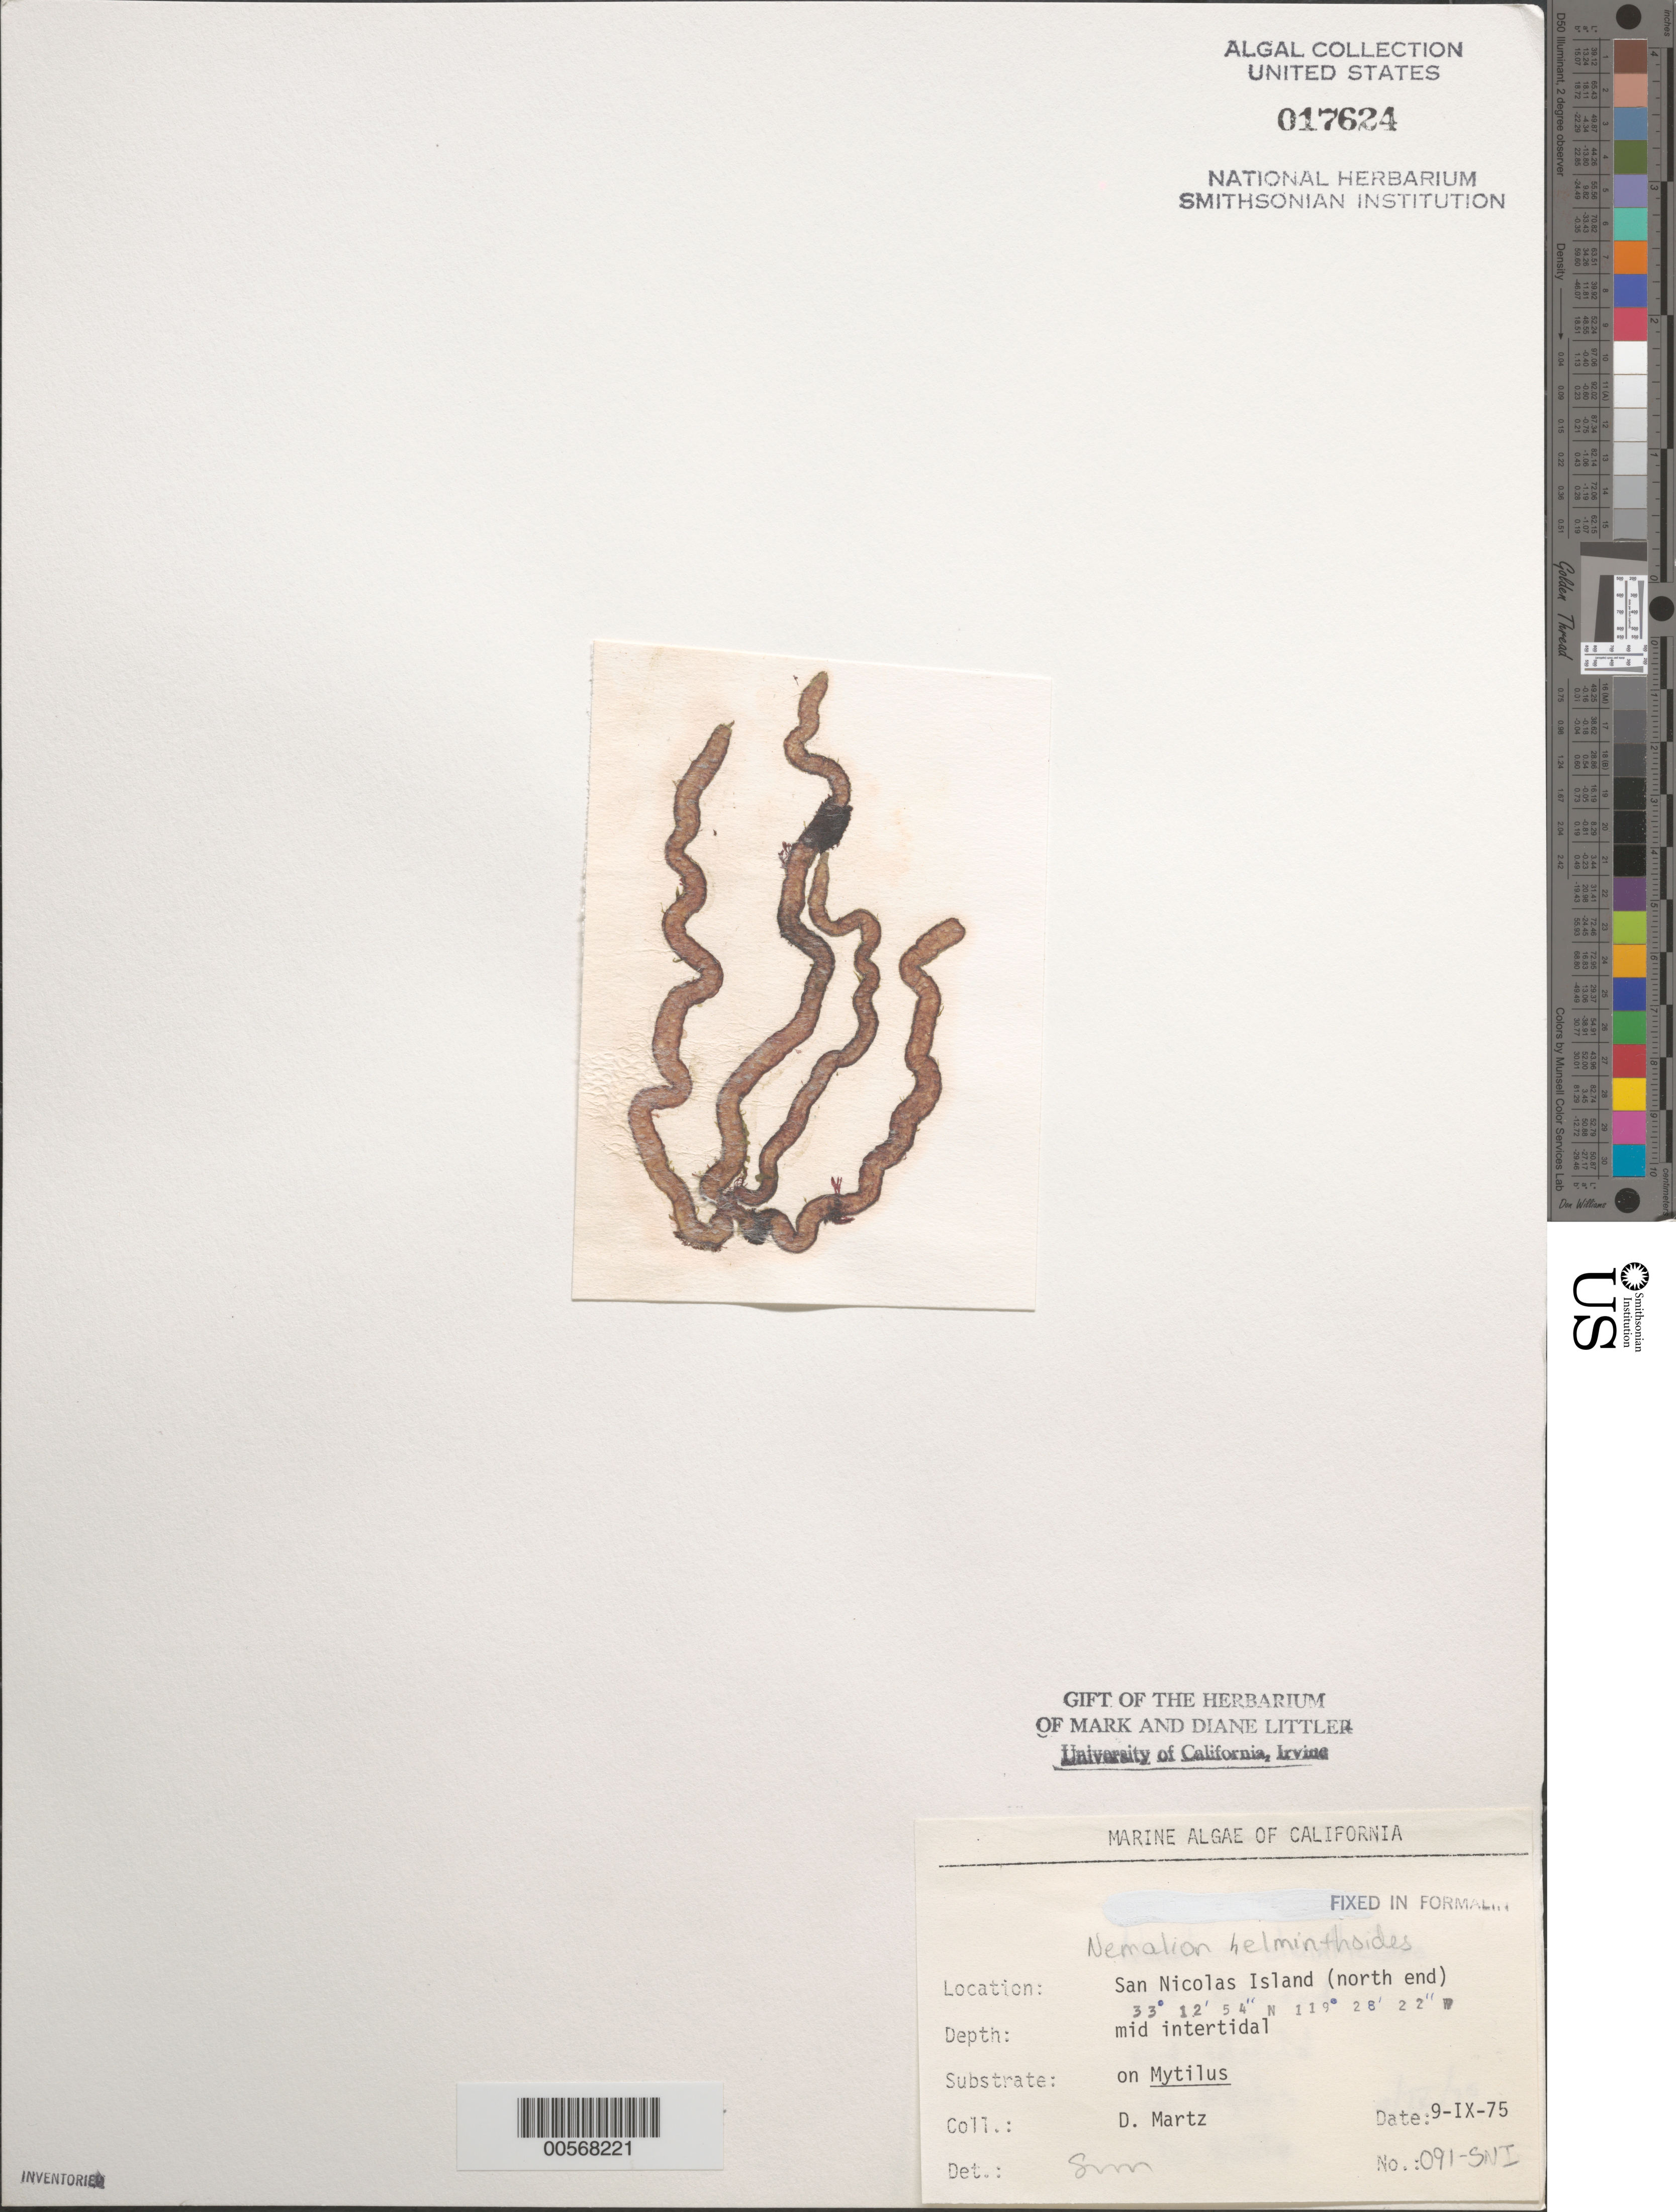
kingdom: Plantae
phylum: Rhodophyta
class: Florideophyceae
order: Nemaliales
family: Nemaliaceae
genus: Nemalion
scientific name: Nemalion multifidum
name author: (Lyngb.) Chauvin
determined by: Algae name updating Project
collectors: D. Martz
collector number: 091-sni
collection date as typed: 09 Sep 1975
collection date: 1975-09-09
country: United States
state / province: California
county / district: Ventura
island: San Nicolas Island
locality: Dutch Harbor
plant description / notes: BLM-SOCALBIGHT Rocky Intertidal Survey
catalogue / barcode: US 17624